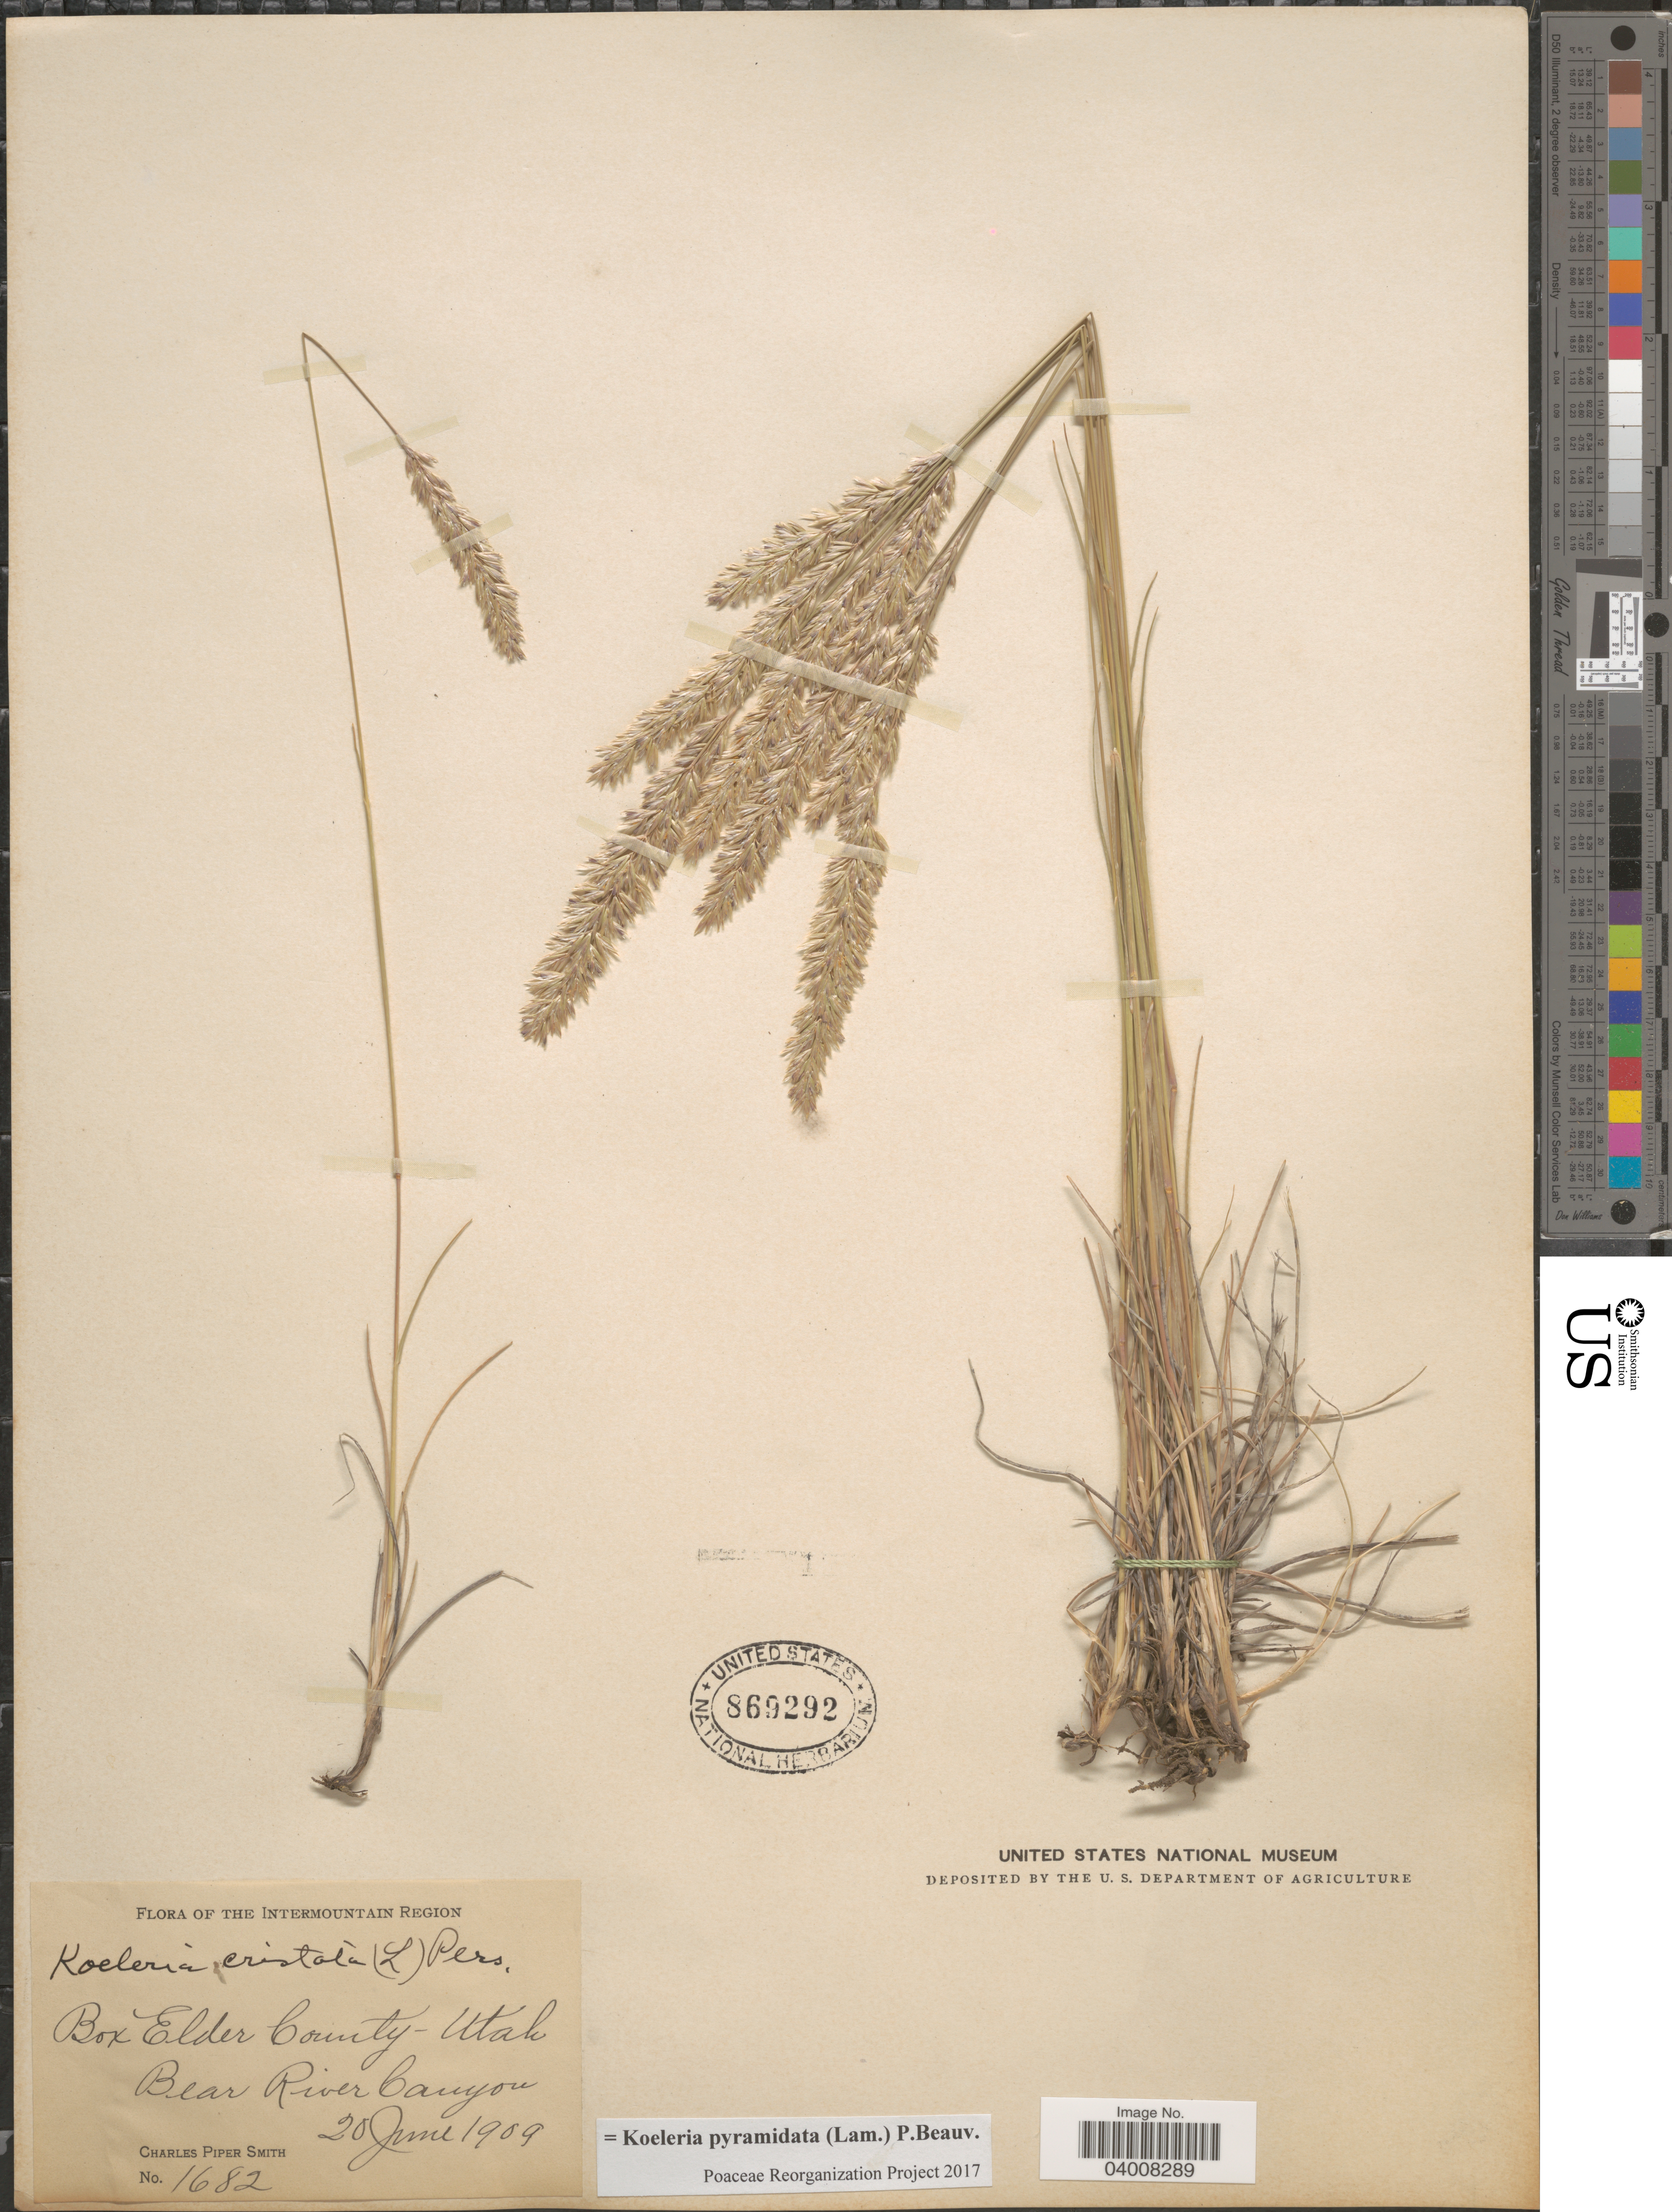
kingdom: Plantae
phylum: Tracheophyta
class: Liliopsida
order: Poales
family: Poaceae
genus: Koeleria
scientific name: Koeleria pyramidata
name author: (Lam.) P. Beauv.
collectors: C. P. Smith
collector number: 1682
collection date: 1909-06-20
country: United States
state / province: Utah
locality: The Intermountain Region. Box Elder County. Bear River Canyon.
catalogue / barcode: US 869292